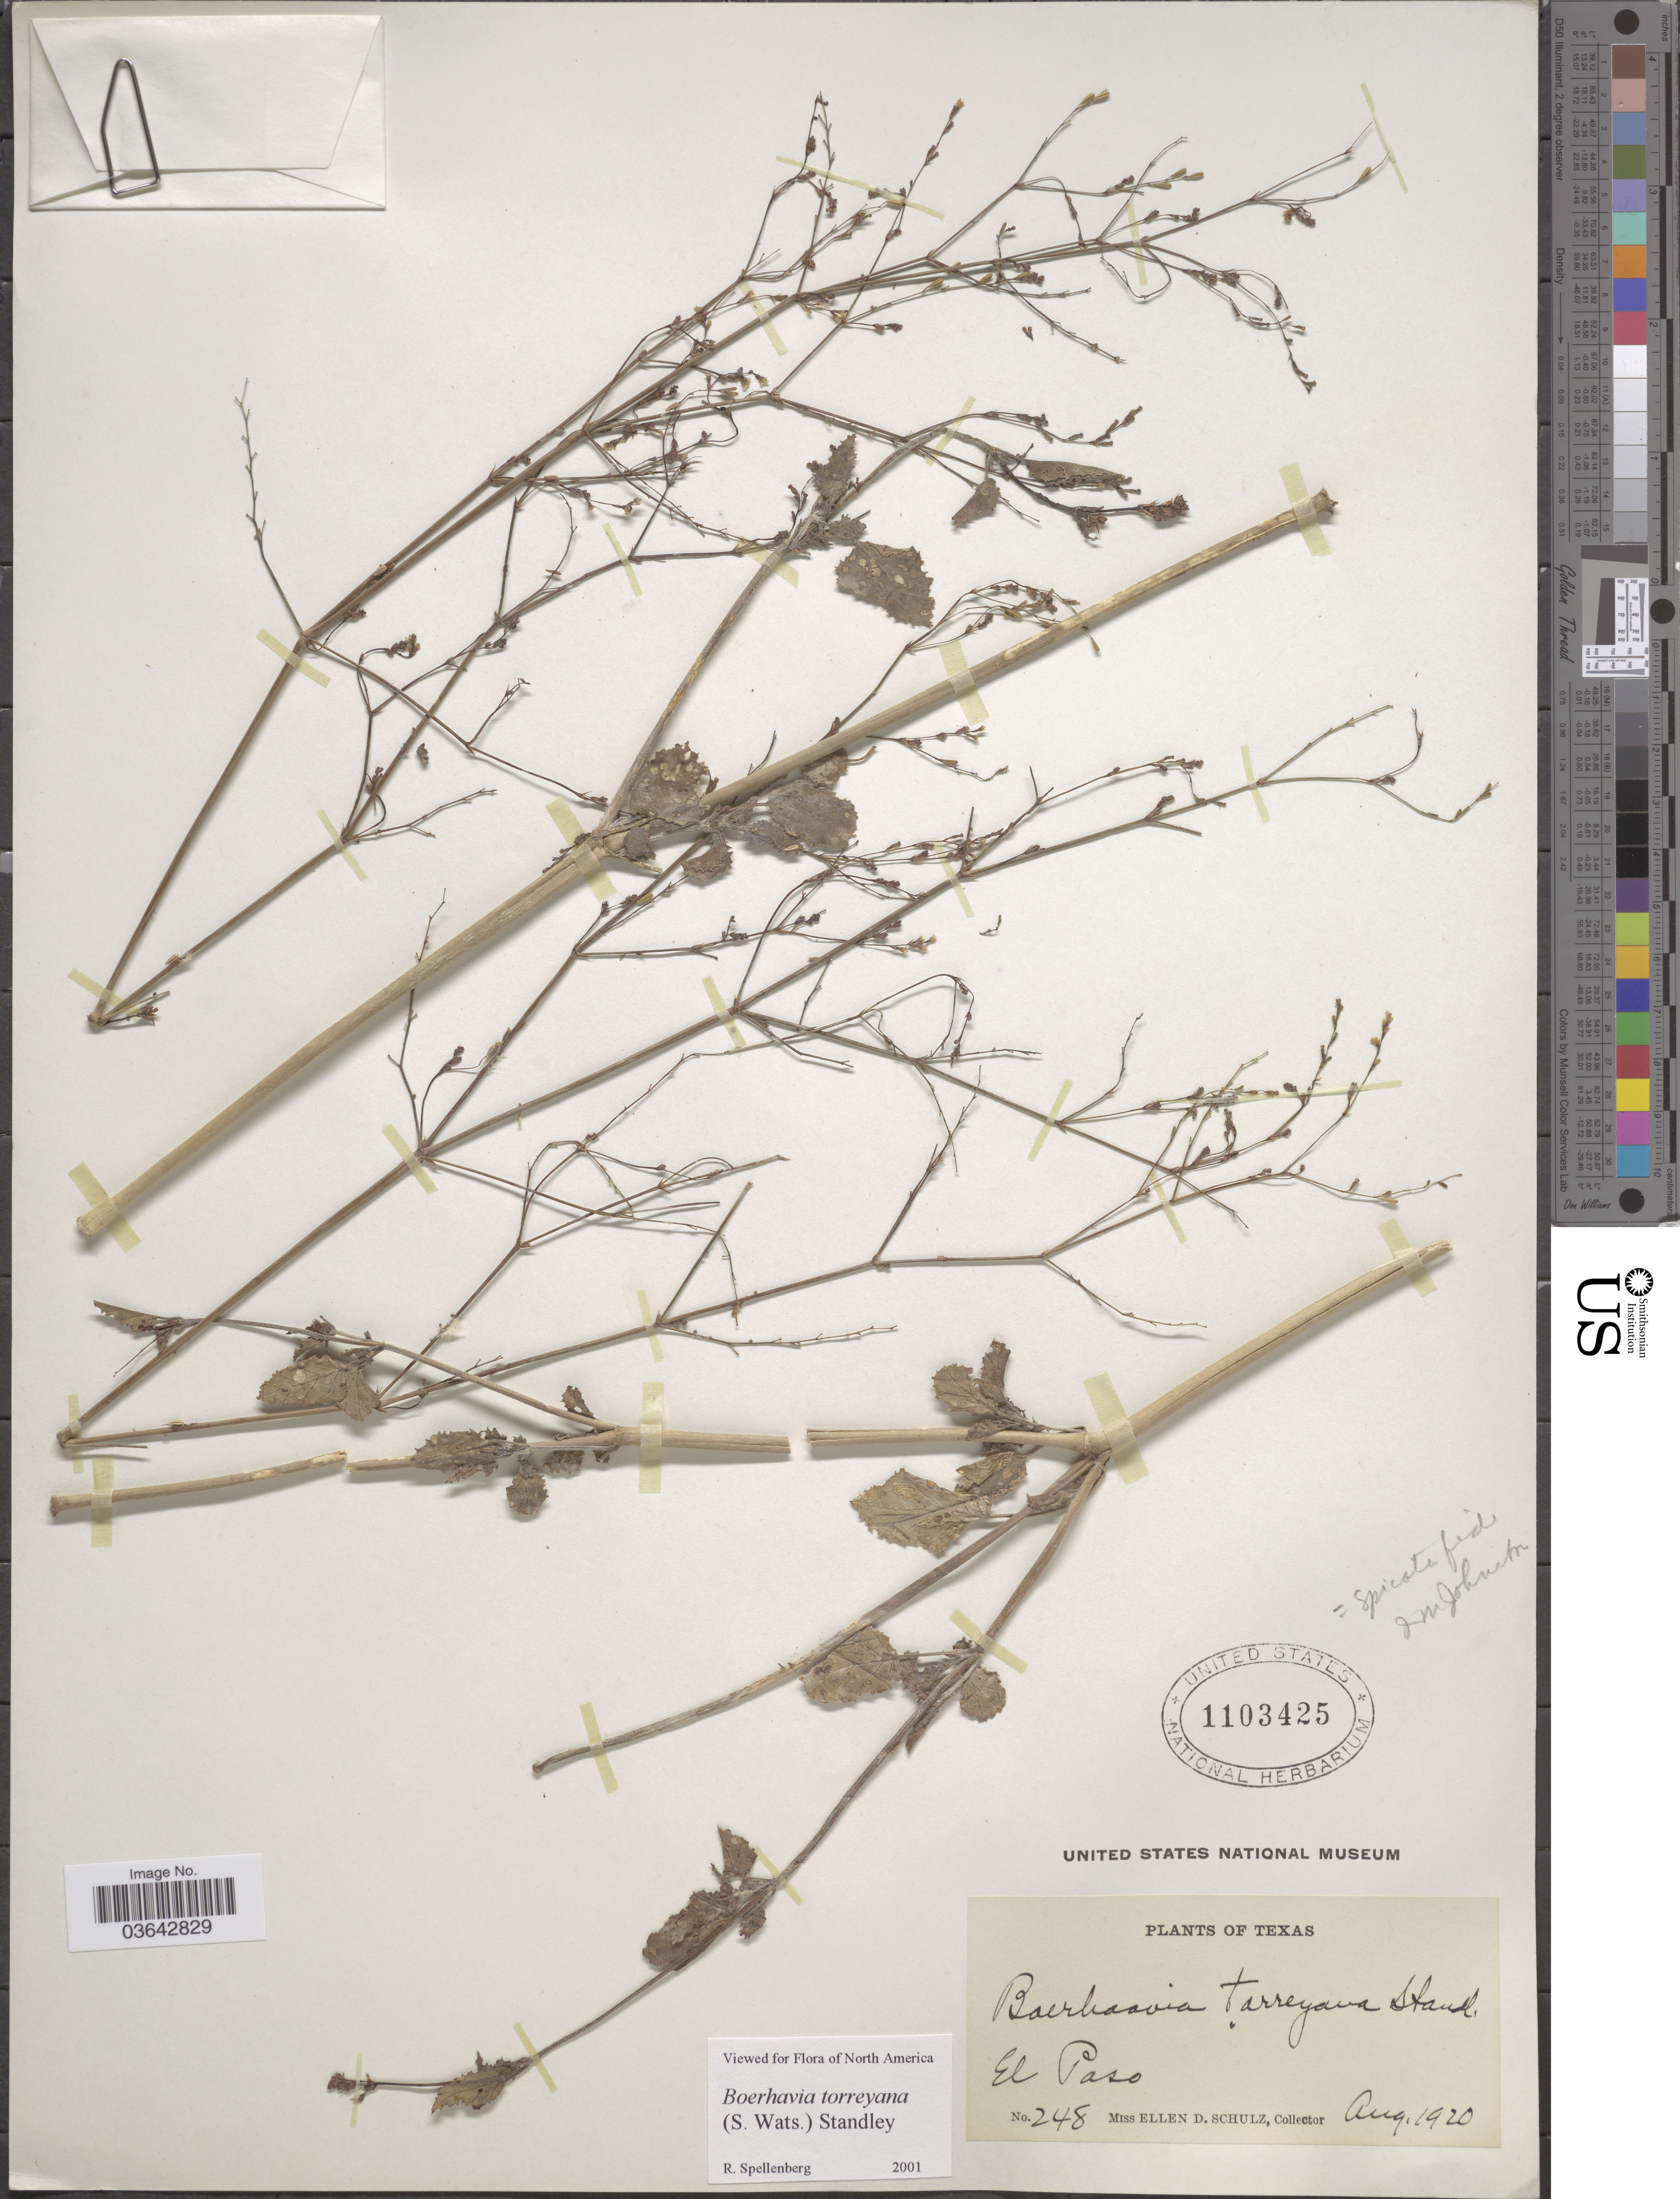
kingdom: Plantae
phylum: Tracheophyta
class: Magnoliopsida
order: Caryophyllales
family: Nyctaginaceae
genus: Boerhavia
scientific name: Boerhavia torreyana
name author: (S. Watson) Standl.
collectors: E. D. Schulz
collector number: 248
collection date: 1920-08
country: United States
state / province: Texas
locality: El Paso.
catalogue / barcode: US 1103425